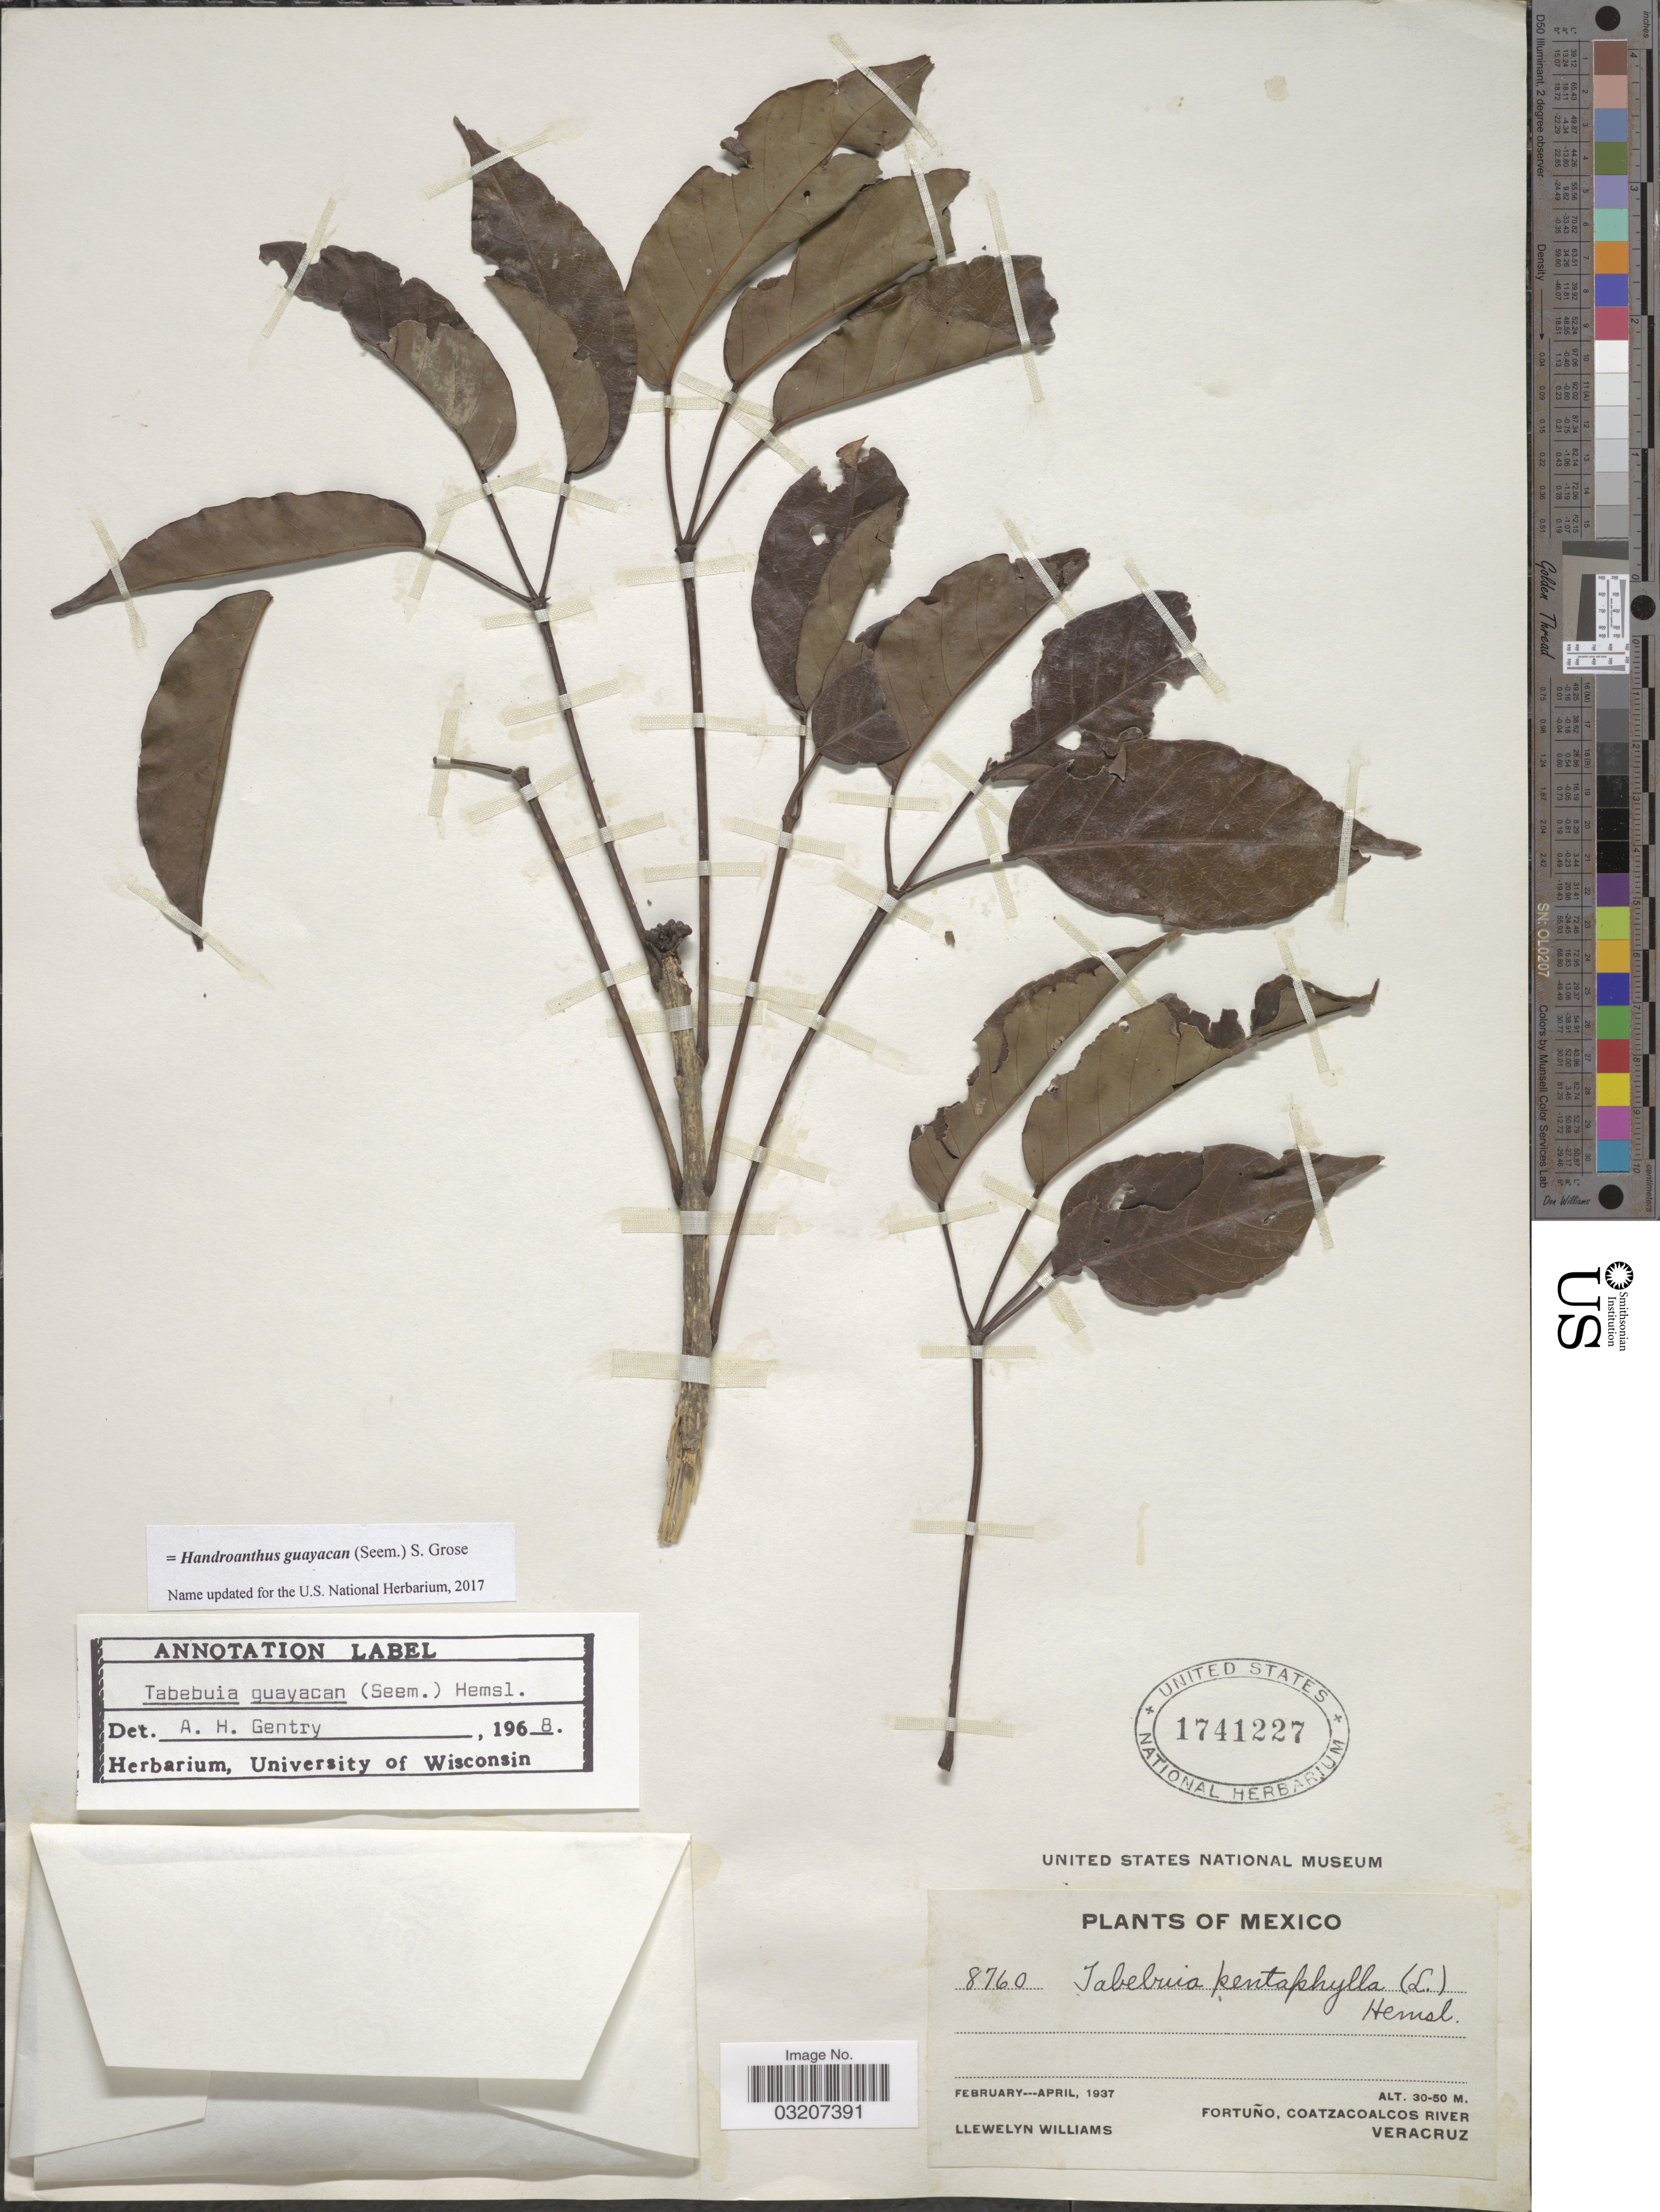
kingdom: Plantae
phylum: Tracheophyta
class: Magnoliopsida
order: Lamiales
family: Bignoniaceae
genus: Handroanthus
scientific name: Handroanthus guayacan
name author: (Seem.) S.O. Grose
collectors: Ll. Williams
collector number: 8760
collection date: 1937-02/1937-04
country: Mexico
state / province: Veracruz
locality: Fortuño, Coatzacoalcos River, Veracruz.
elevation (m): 30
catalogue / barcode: US 1741227